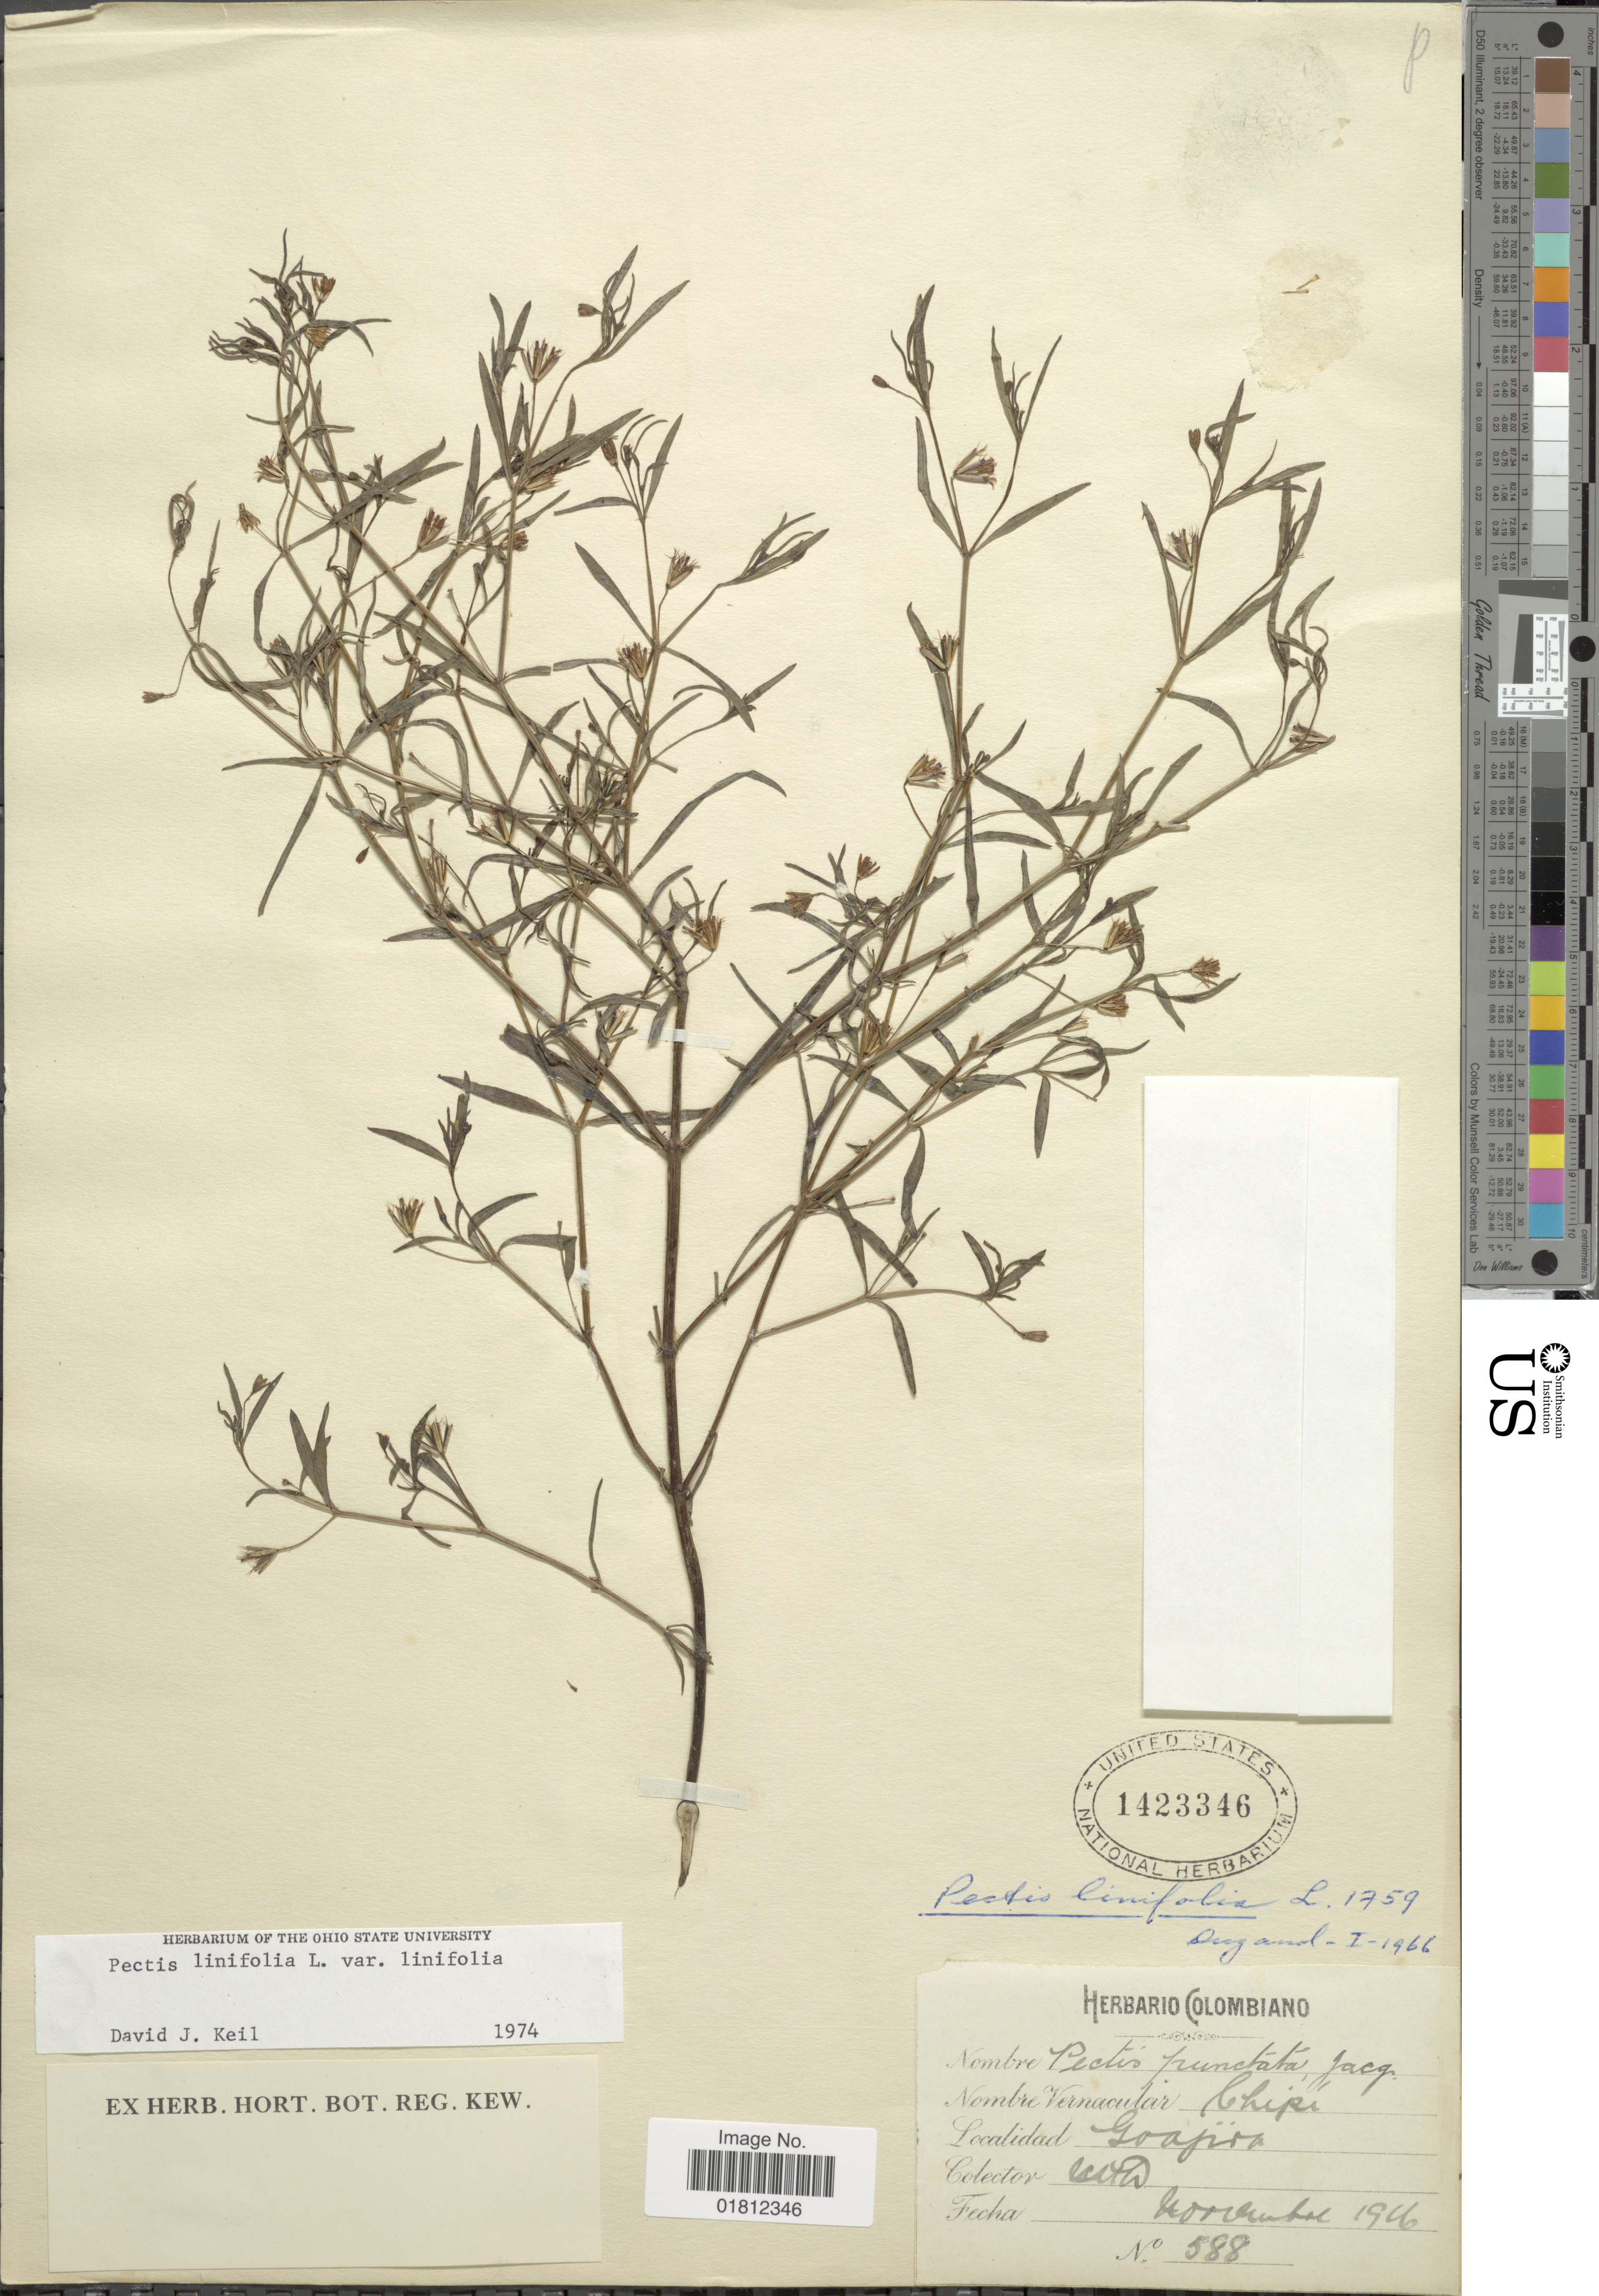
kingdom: Plantae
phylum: Tracheophyta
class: Magnoliopsida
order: Asterales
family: Asteraceae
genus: Pectis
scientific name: Pectis linifolia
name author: L.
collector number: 588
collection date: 1916-11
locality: Goajira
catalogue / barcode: US 1423346